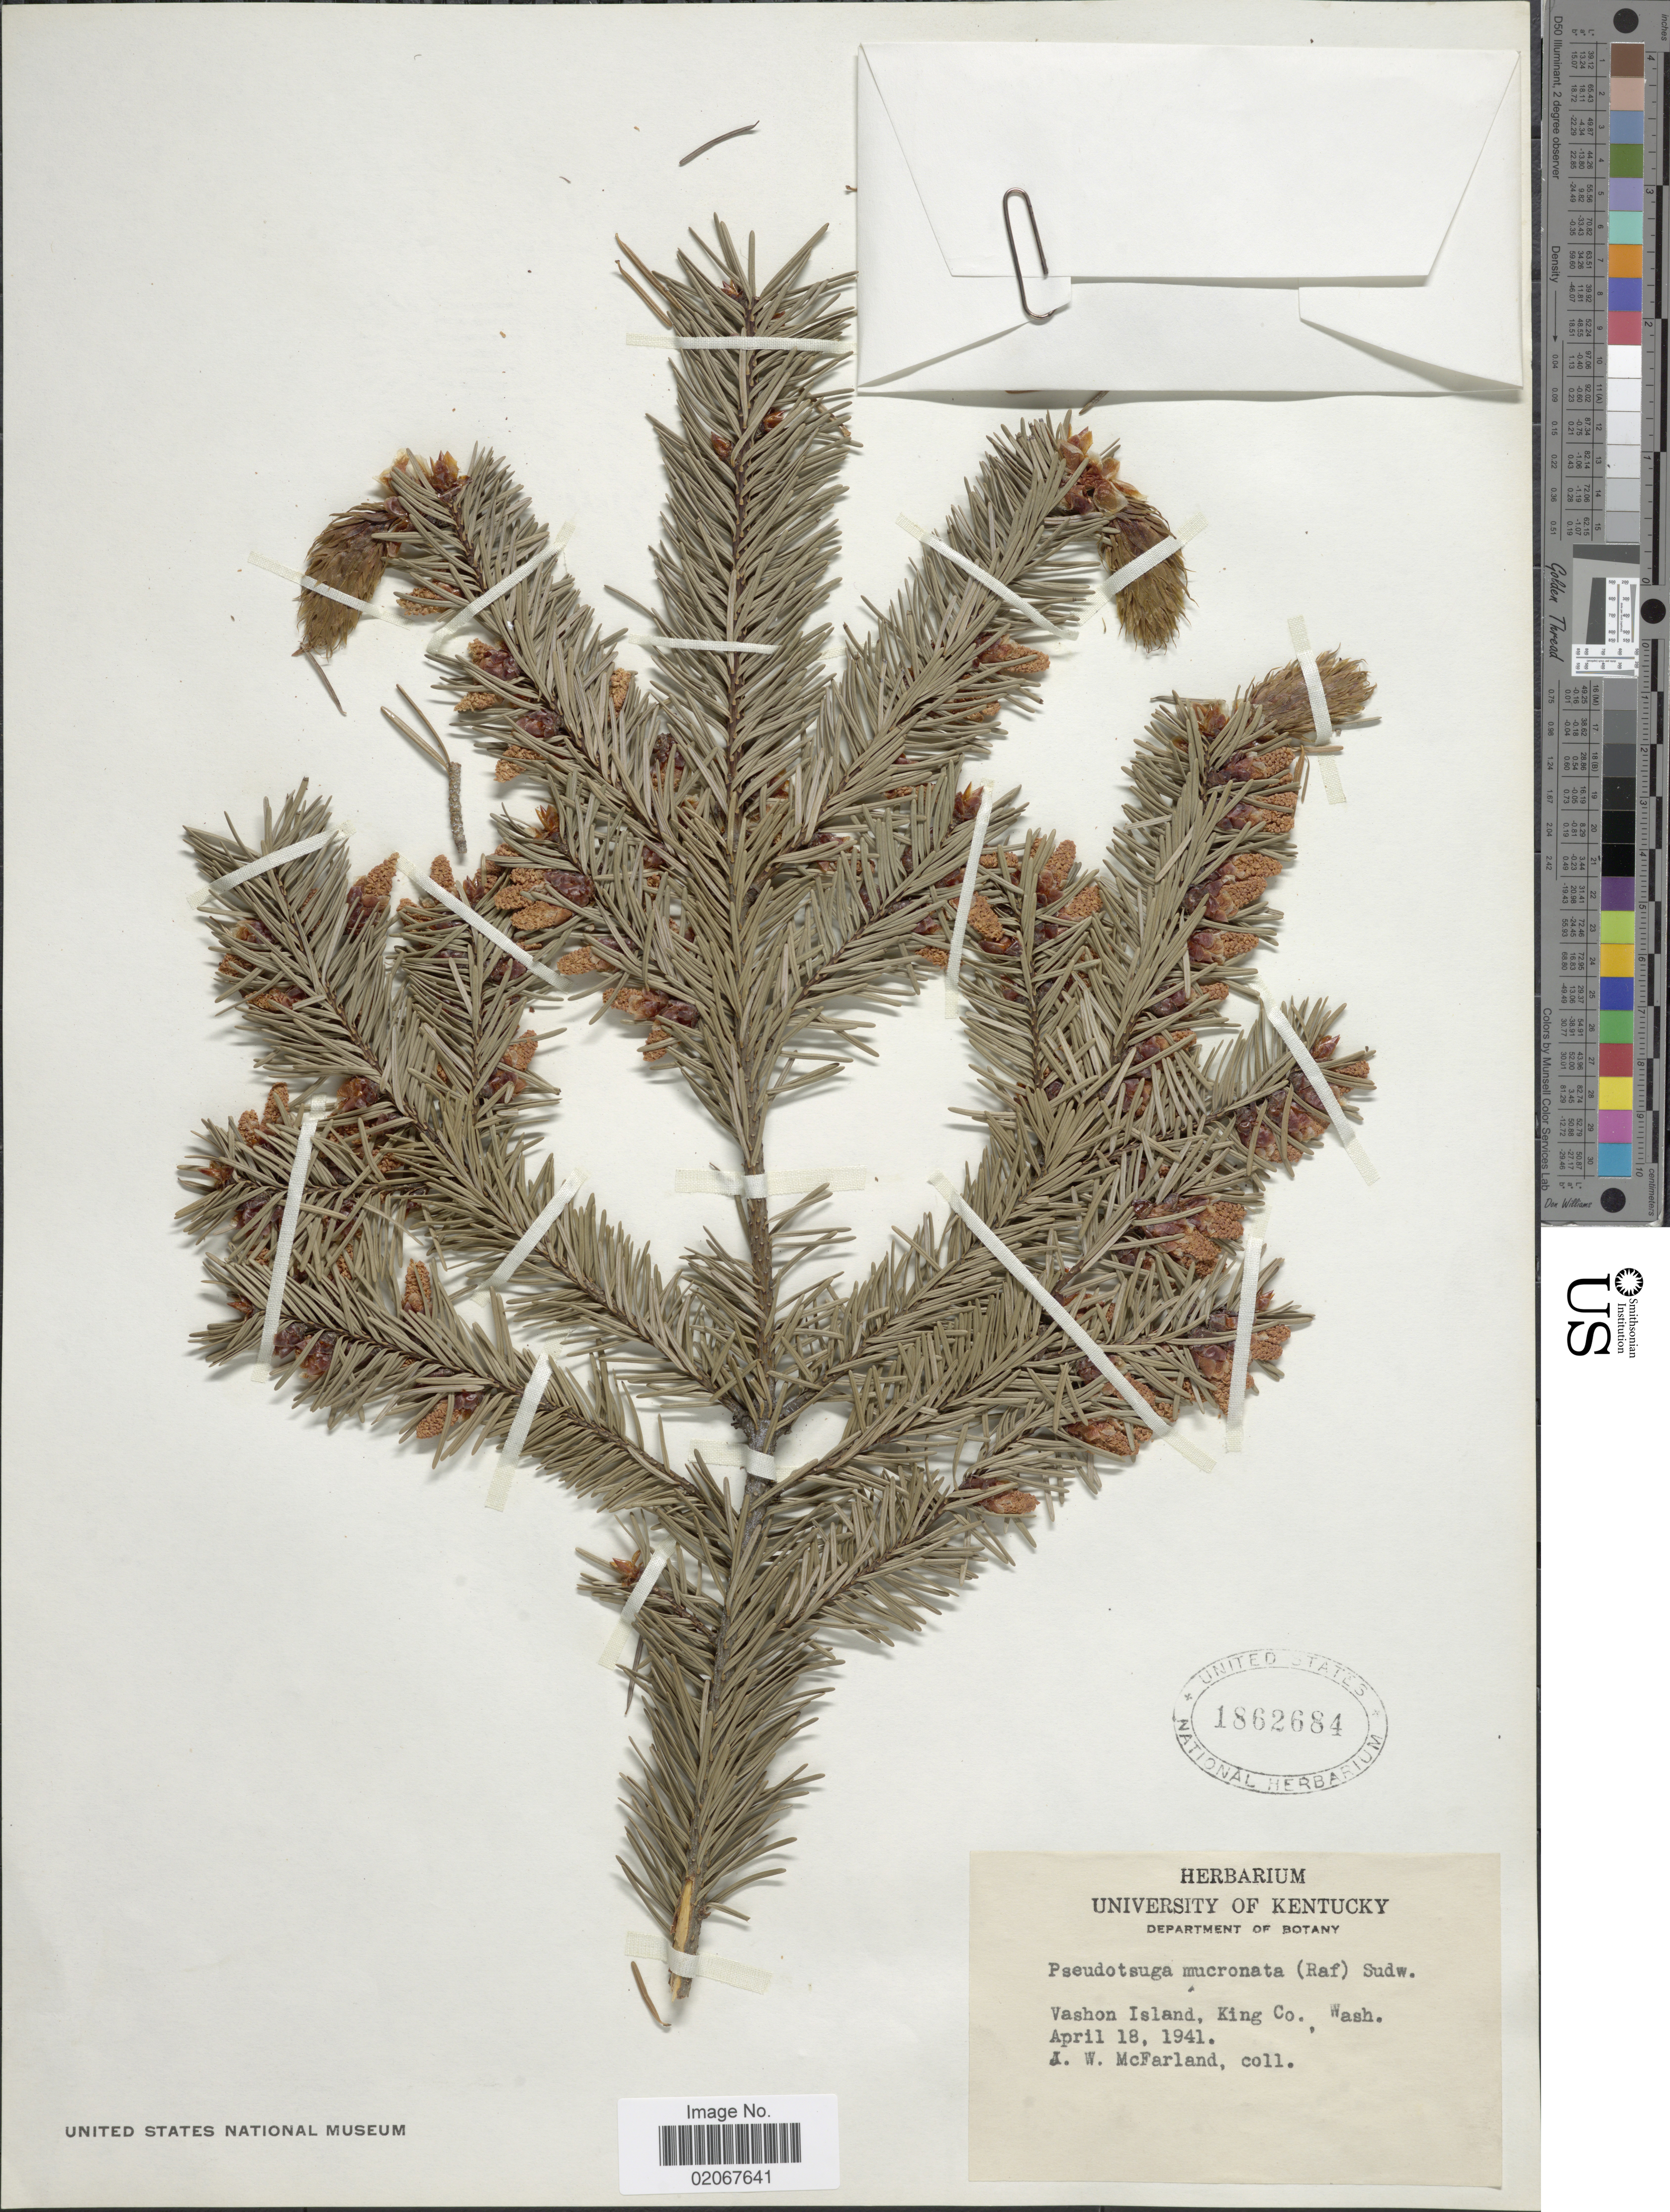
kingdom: Plantae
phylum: Tracheophyta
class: Pinopsida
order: Pinales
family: Pinaceae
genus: Pseudotsuga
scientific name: Pseudotsuga menziesii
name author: (Mirb.) Franco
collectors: J. McFarland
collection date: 1941-04-18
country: United States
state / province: Washington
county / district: King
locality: Vashon Island, King Co., Wash.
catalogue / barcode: US 1862684